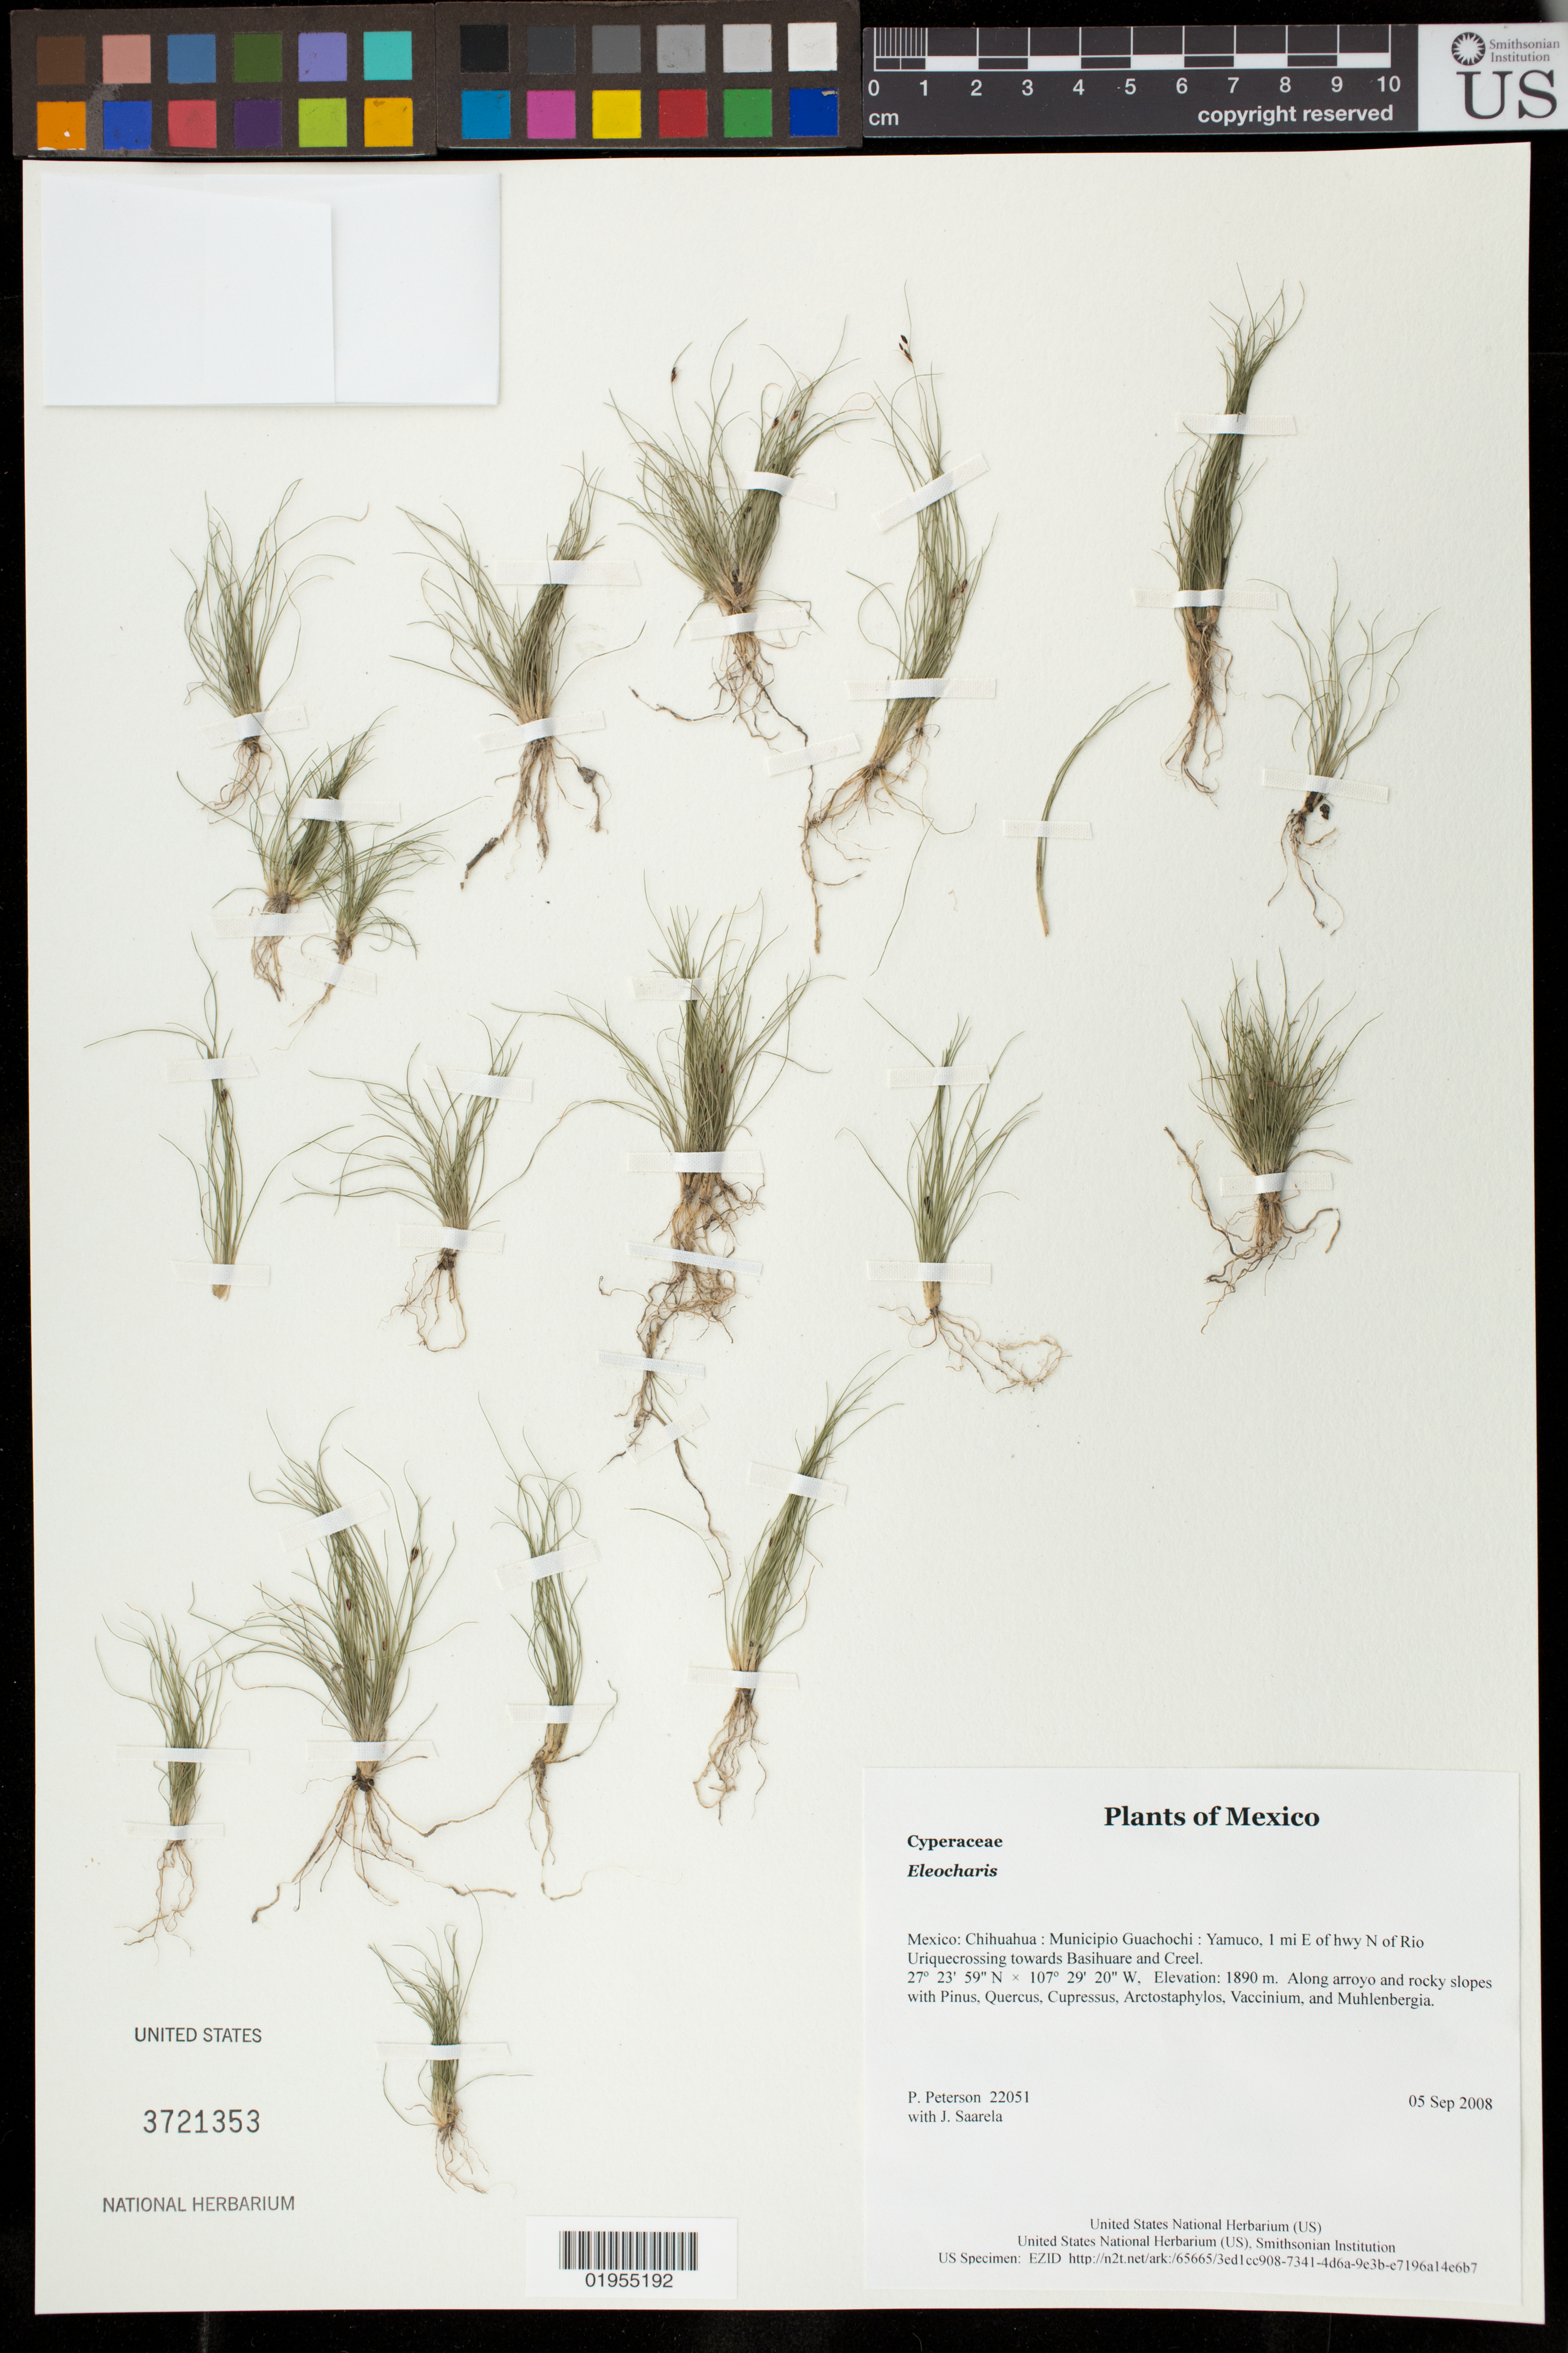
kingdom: Plantae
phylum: Tracheophyta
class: Liliopsida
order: Poales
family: Cyperaceae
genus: Eleocharis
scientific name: Eleocharis sp.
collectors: P. M. Peterson & J. Saarela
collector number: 22051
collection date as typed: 05 Sep 2008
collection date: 2008-09-05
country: Mexico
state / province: Chihuahua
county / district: Municipio Guachochi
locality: Yamuco, 1 mi E of hwy N of Rio Uriquecrossing towards Basihuare and Creel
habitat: Along arroyo and rocky slopes with Pinus, Quercus, Cupressus, Arctostaphylos, Vaccinium, and Muhlenbergia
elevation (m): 1890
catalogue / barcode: US 3721353